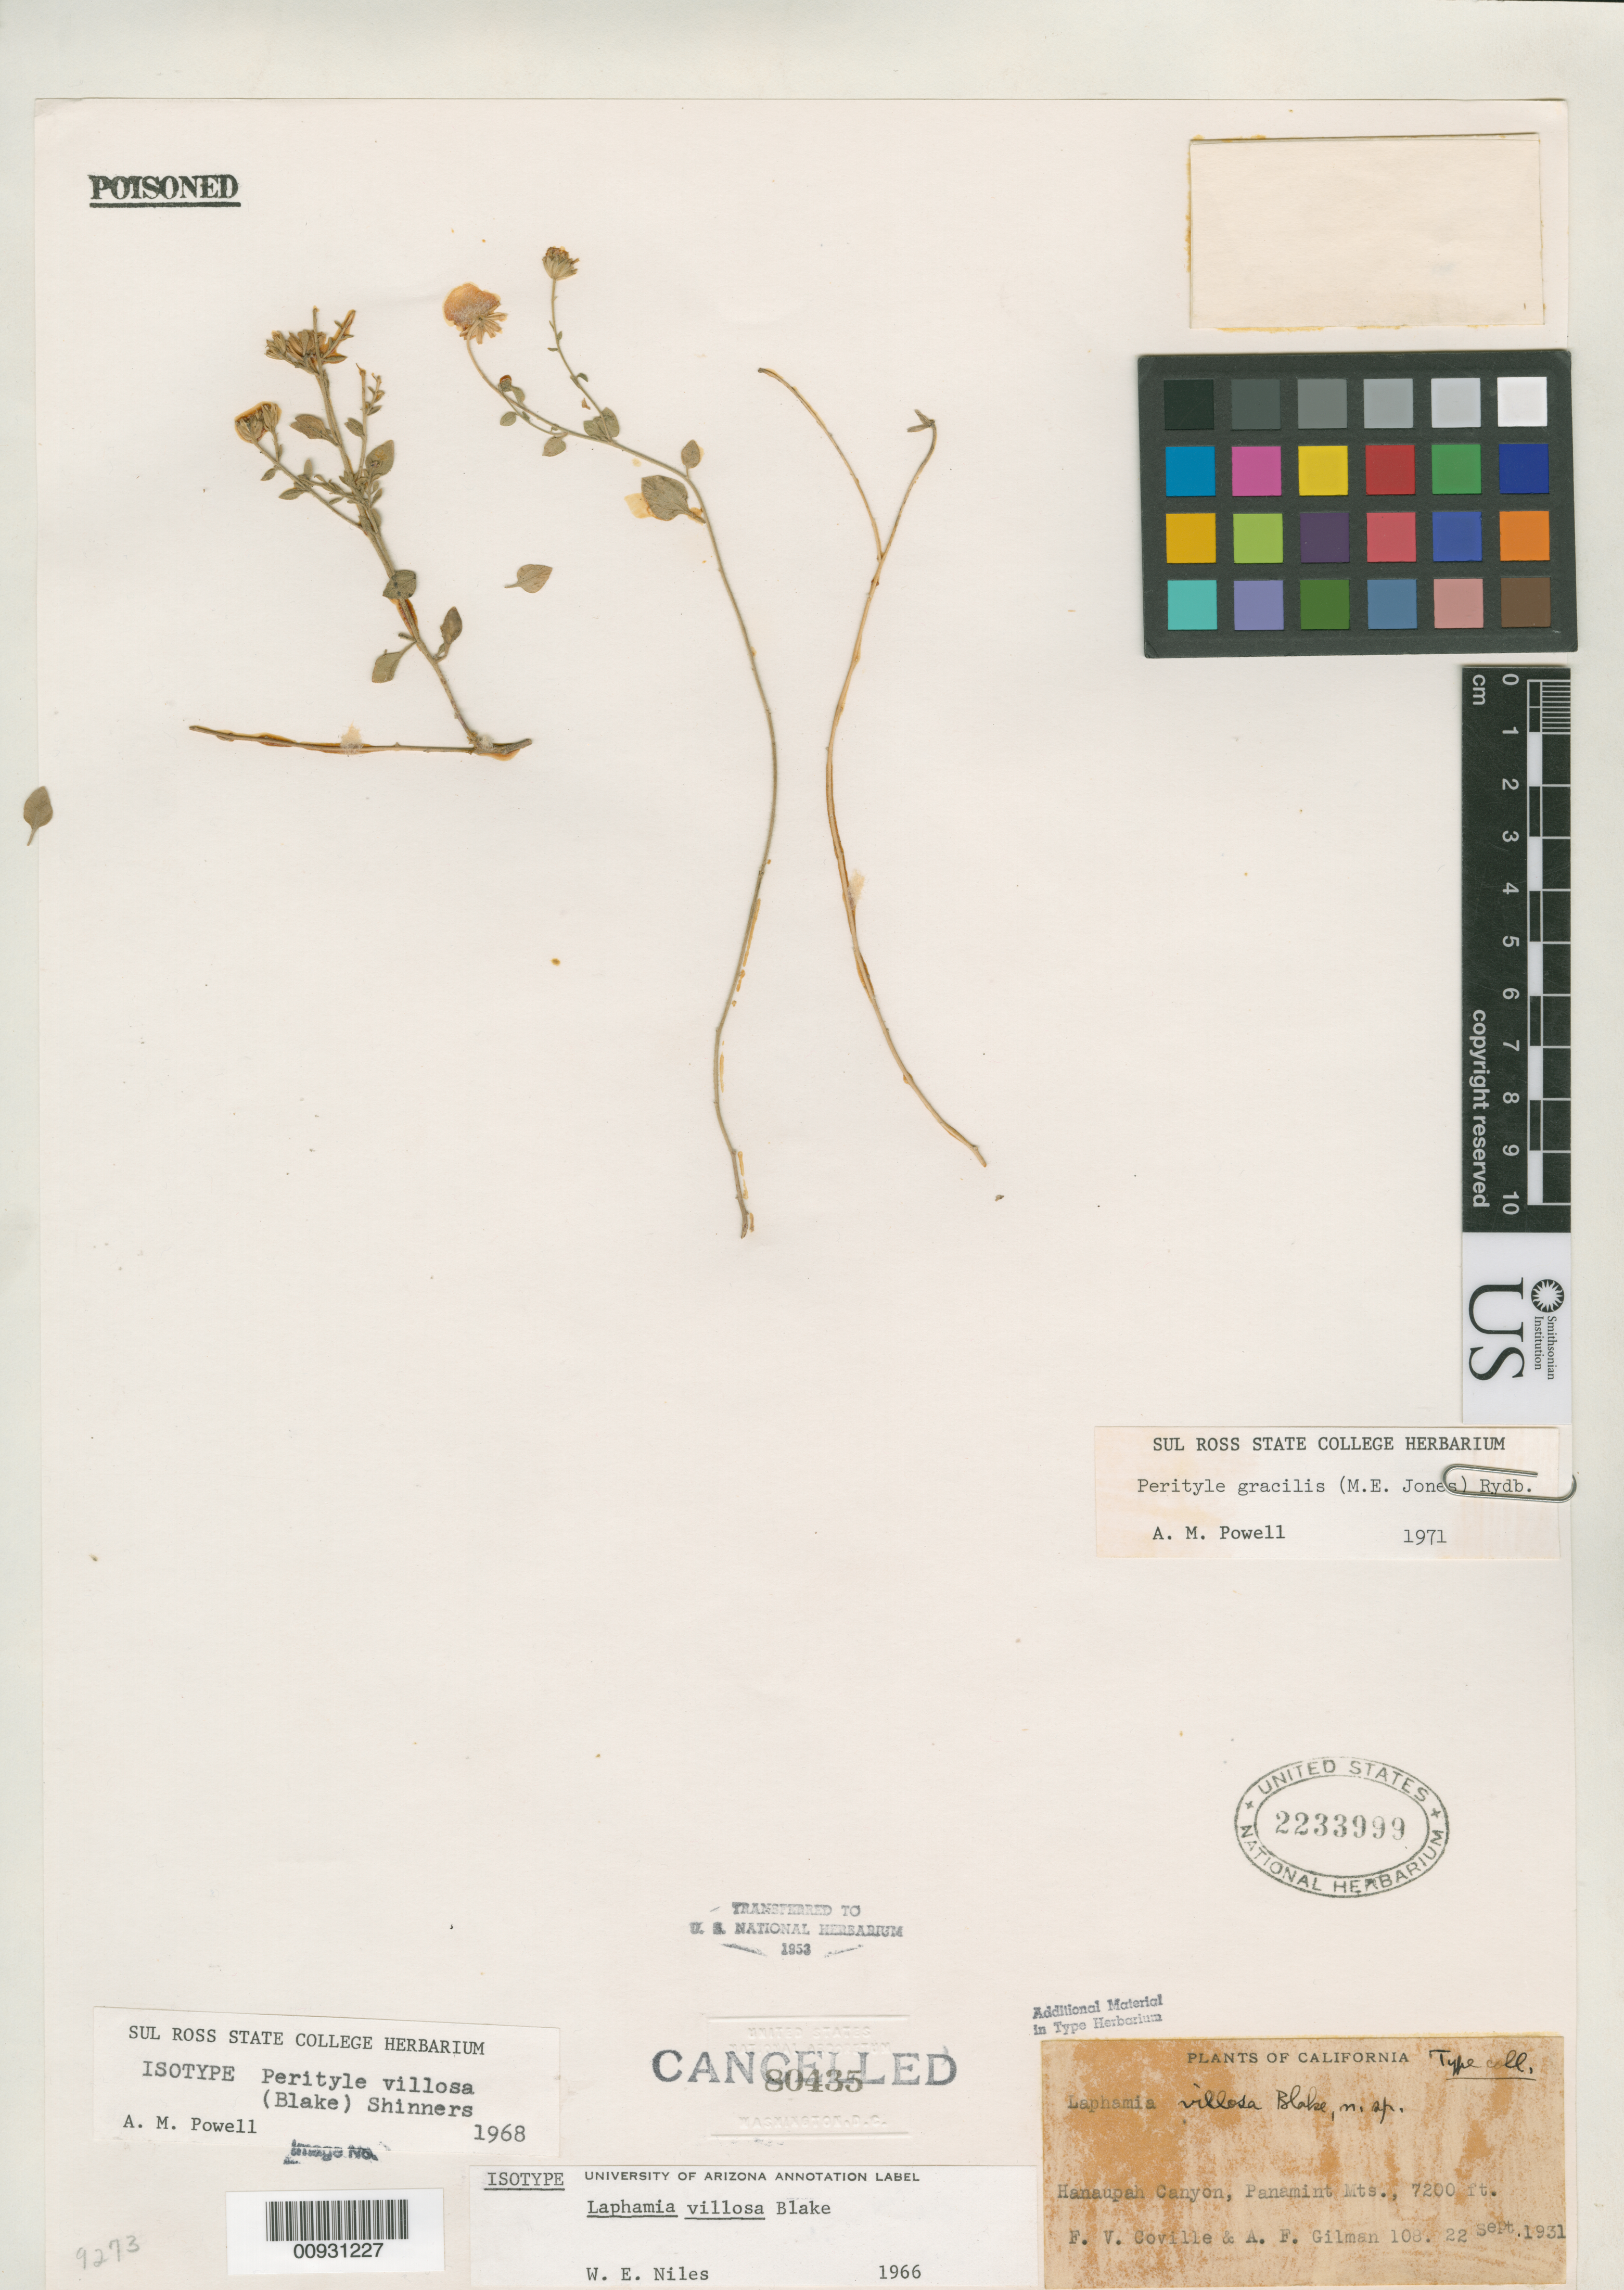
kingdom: Plantae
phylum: Tracheophyta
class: Magnoliopsida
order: Asterales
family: Asteraceae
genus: Laphamia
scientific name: Laphamia villosa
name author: S.F. Blake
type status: Isotype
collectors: F. V. Coville & A. Gilman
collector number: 108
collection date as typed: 22 Sep 1931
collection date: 1931-09-22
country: United States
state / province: California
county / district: Inyo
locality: Hanaupah Canyon, Panamint Mts.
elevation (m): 2195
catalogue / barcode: US 2233999